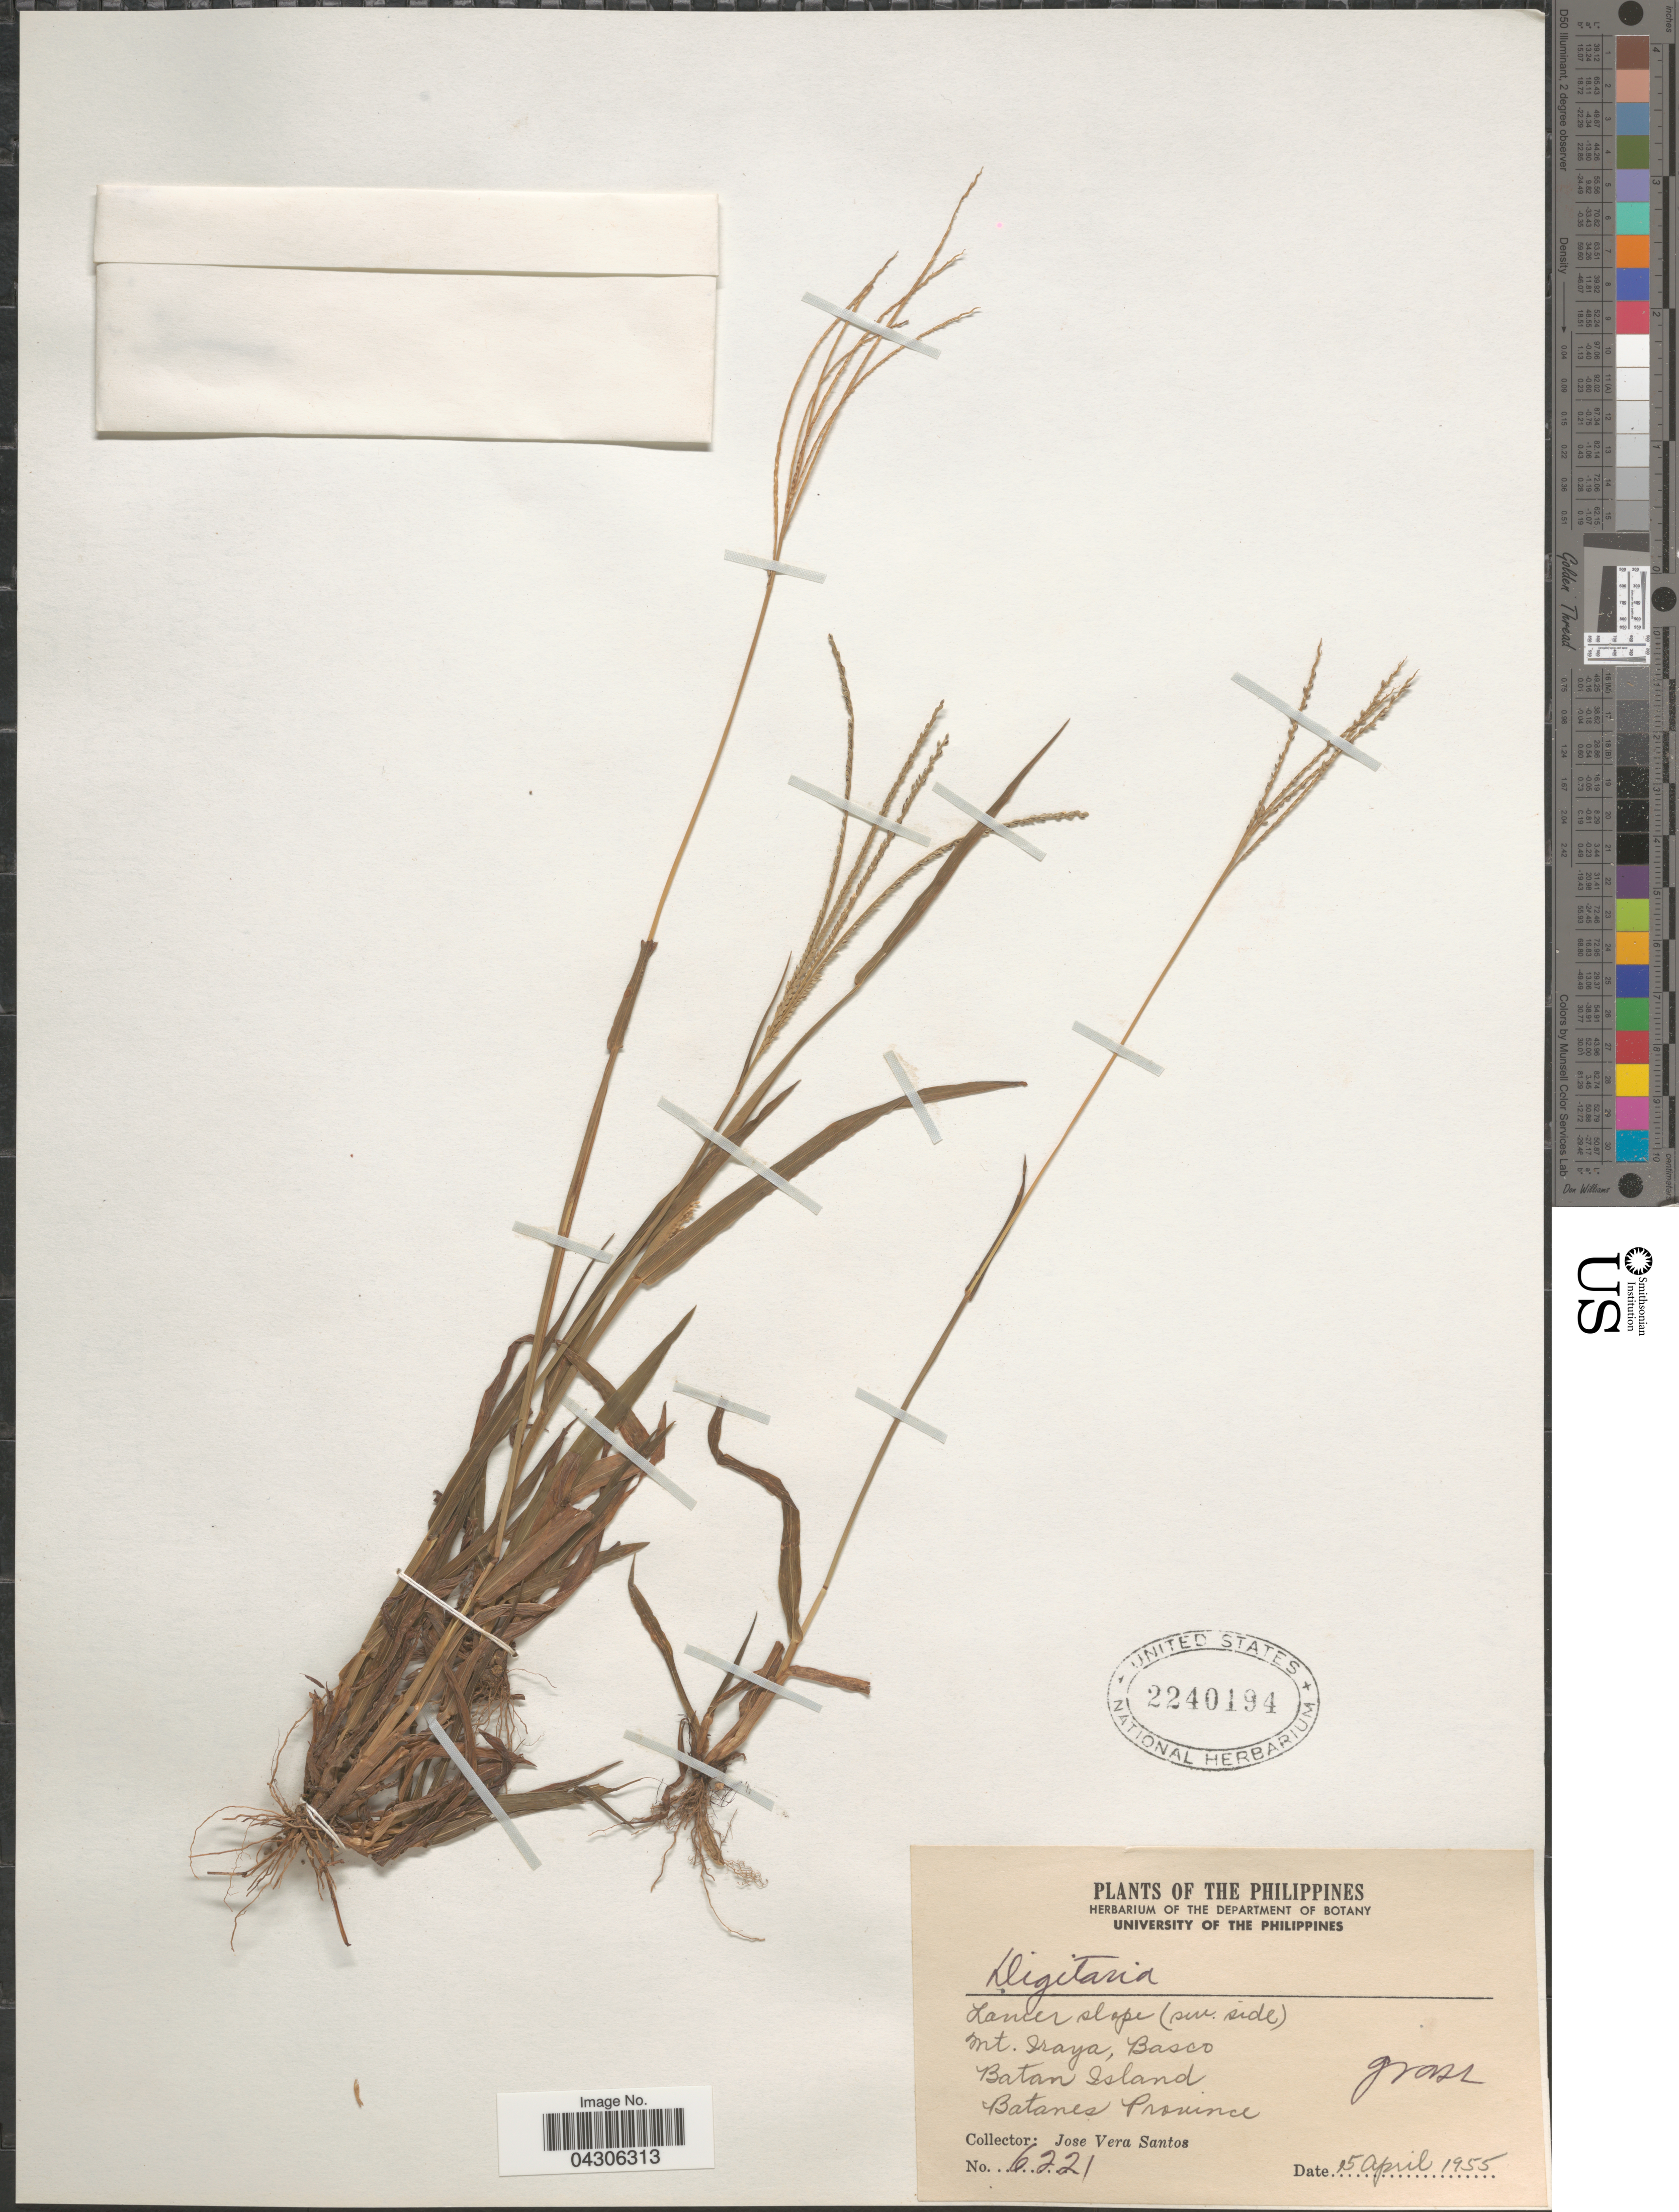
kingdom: Plantae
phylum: Tracheophyta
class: Liliopsida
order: Poales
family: Poaceae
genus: Digitaria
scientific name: Digitaria sp.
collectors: J. Vera Santos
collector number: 6221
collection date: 1955-04-15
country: Philippines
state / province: Cagayan Valley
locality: Lower slope (sw. side). Mt. Iraya, Basco. Batan Island. Batanes Province.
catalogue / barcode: US 2240194